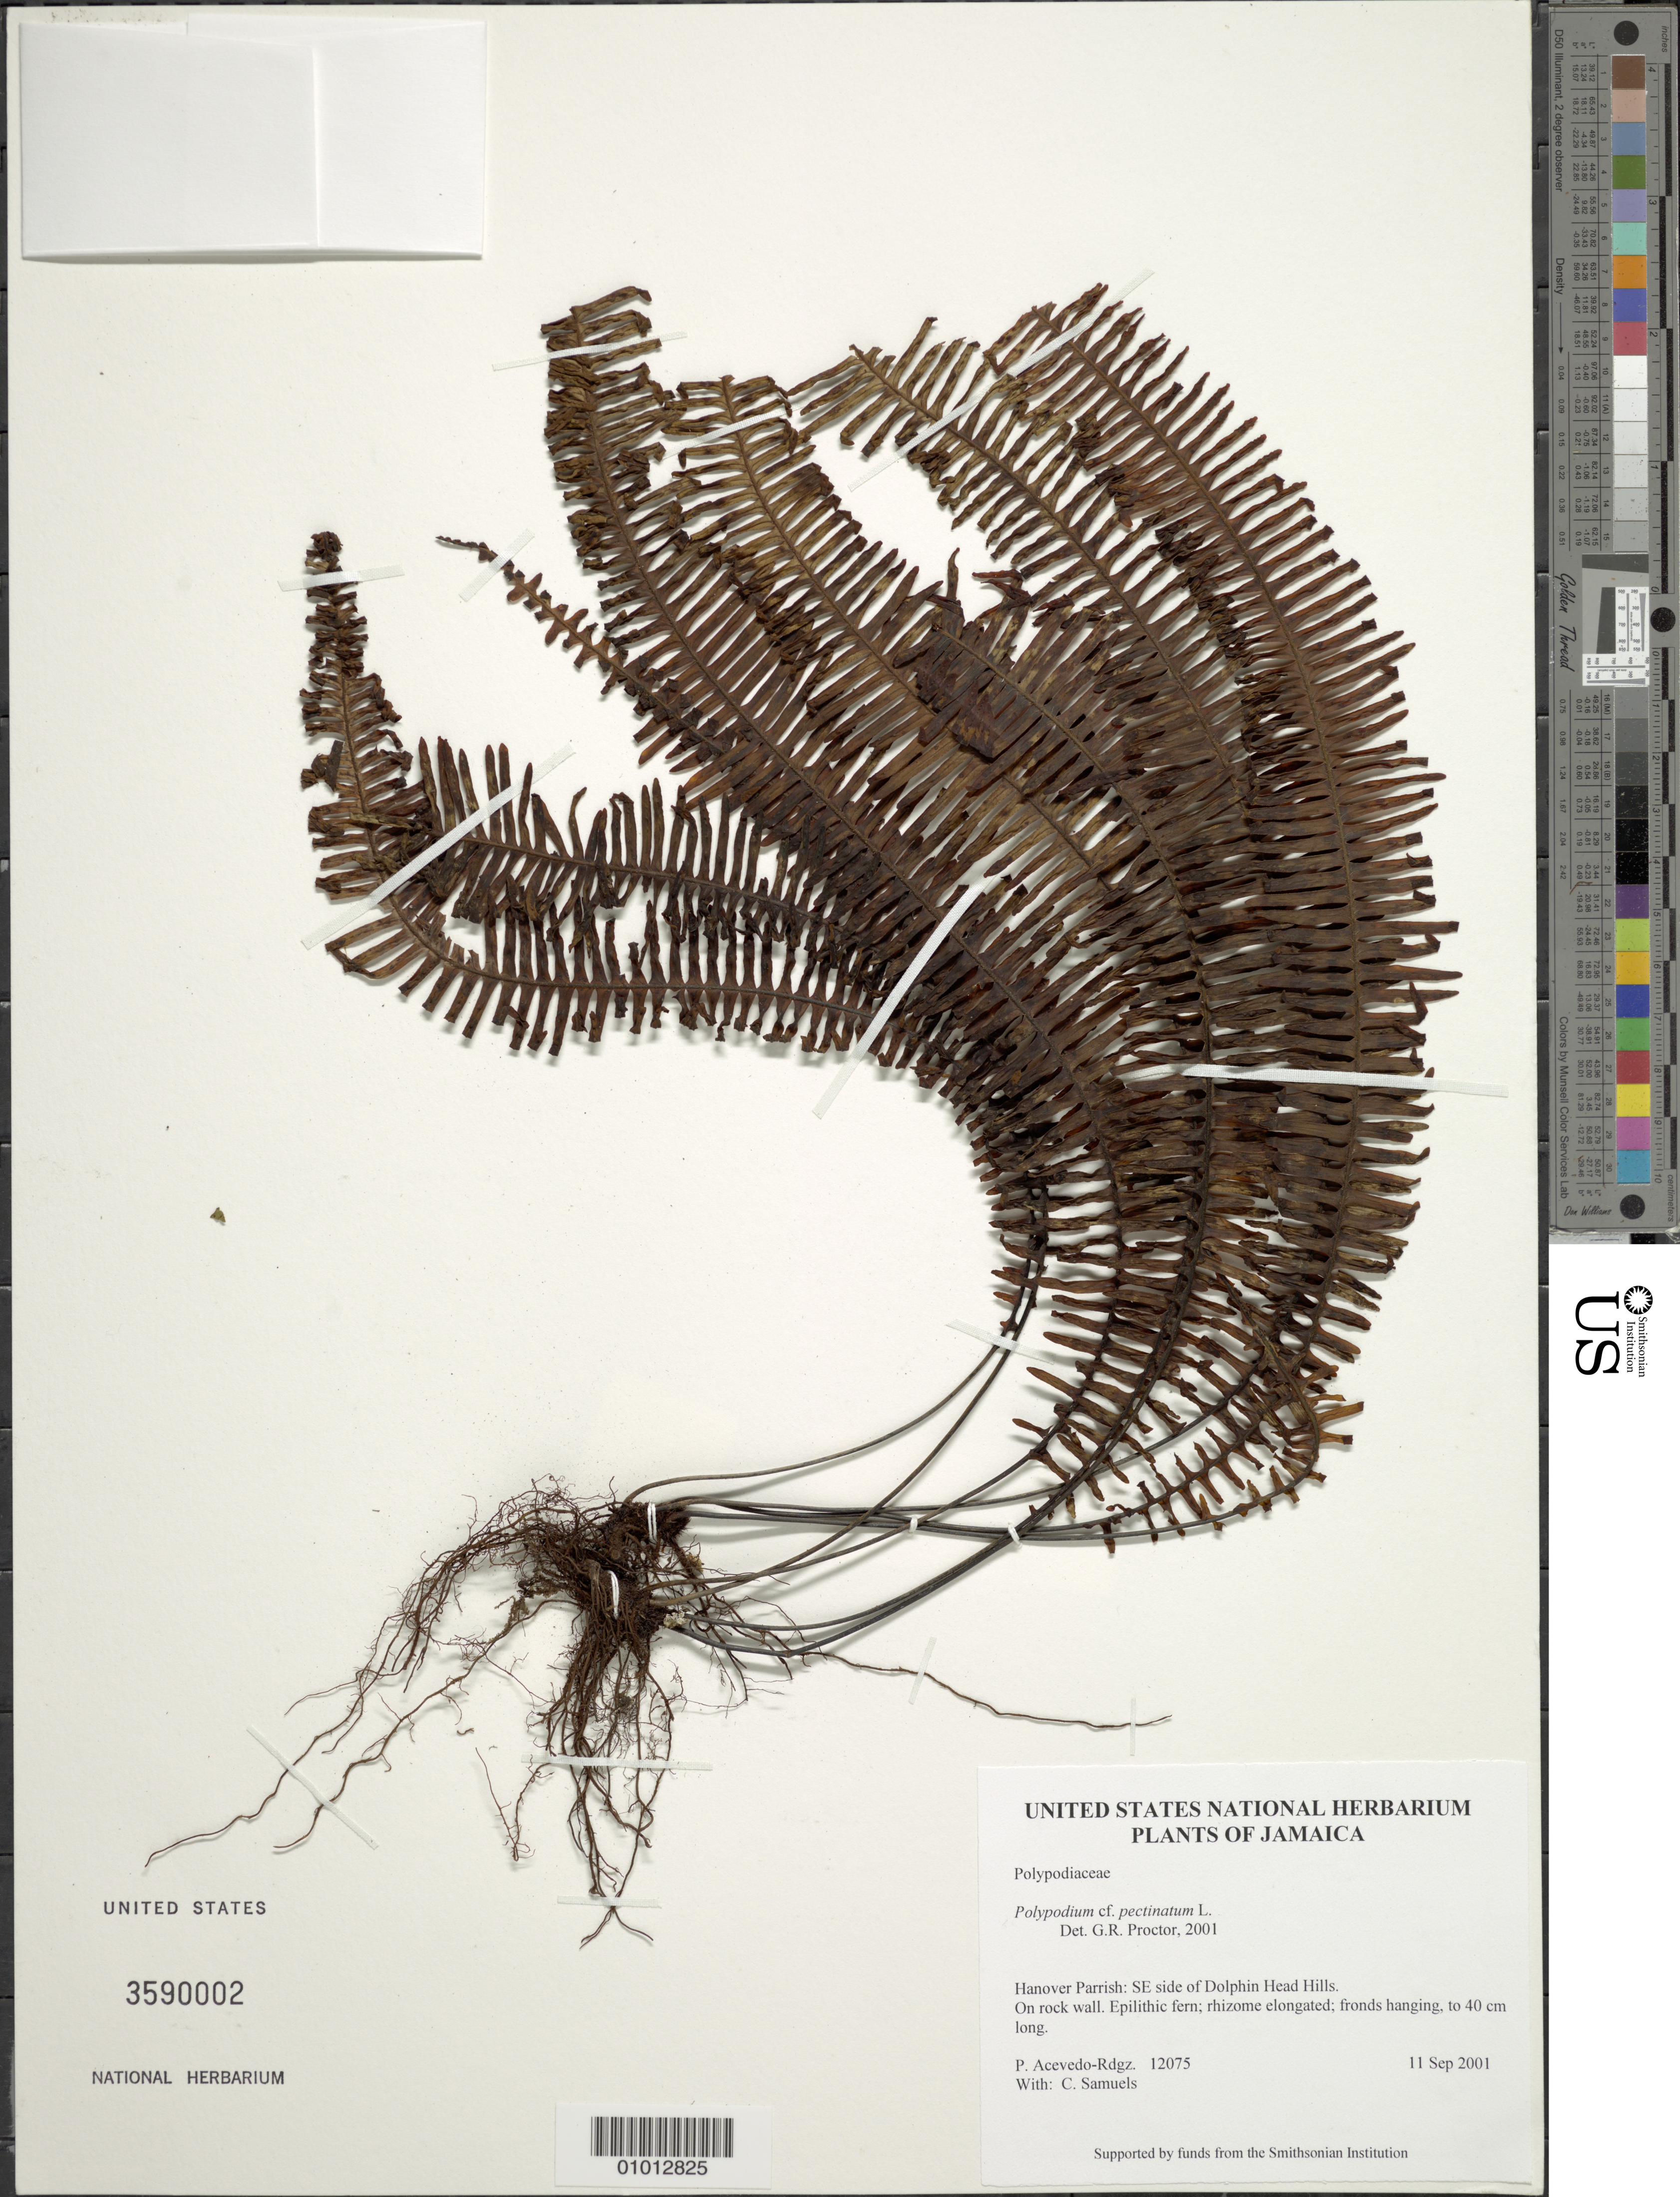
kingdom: Plantae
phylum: Tracheophyta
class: Polypodiopsida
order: Polypodiales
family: Polypodiaceae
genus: Pecluma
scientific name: Pecluma pectinata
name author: (L.) M.G. Price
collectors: P. Acevedo-Rodr. & C. Samuels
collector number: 12075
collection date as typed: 11 Sep 2001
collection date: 2001-09-11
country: Jamaica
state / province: Hanover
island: Jamaica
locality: Hanover Parrish: SE side of Dolphin Head Hills.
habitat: On rock wall.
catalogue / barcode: US 3590002